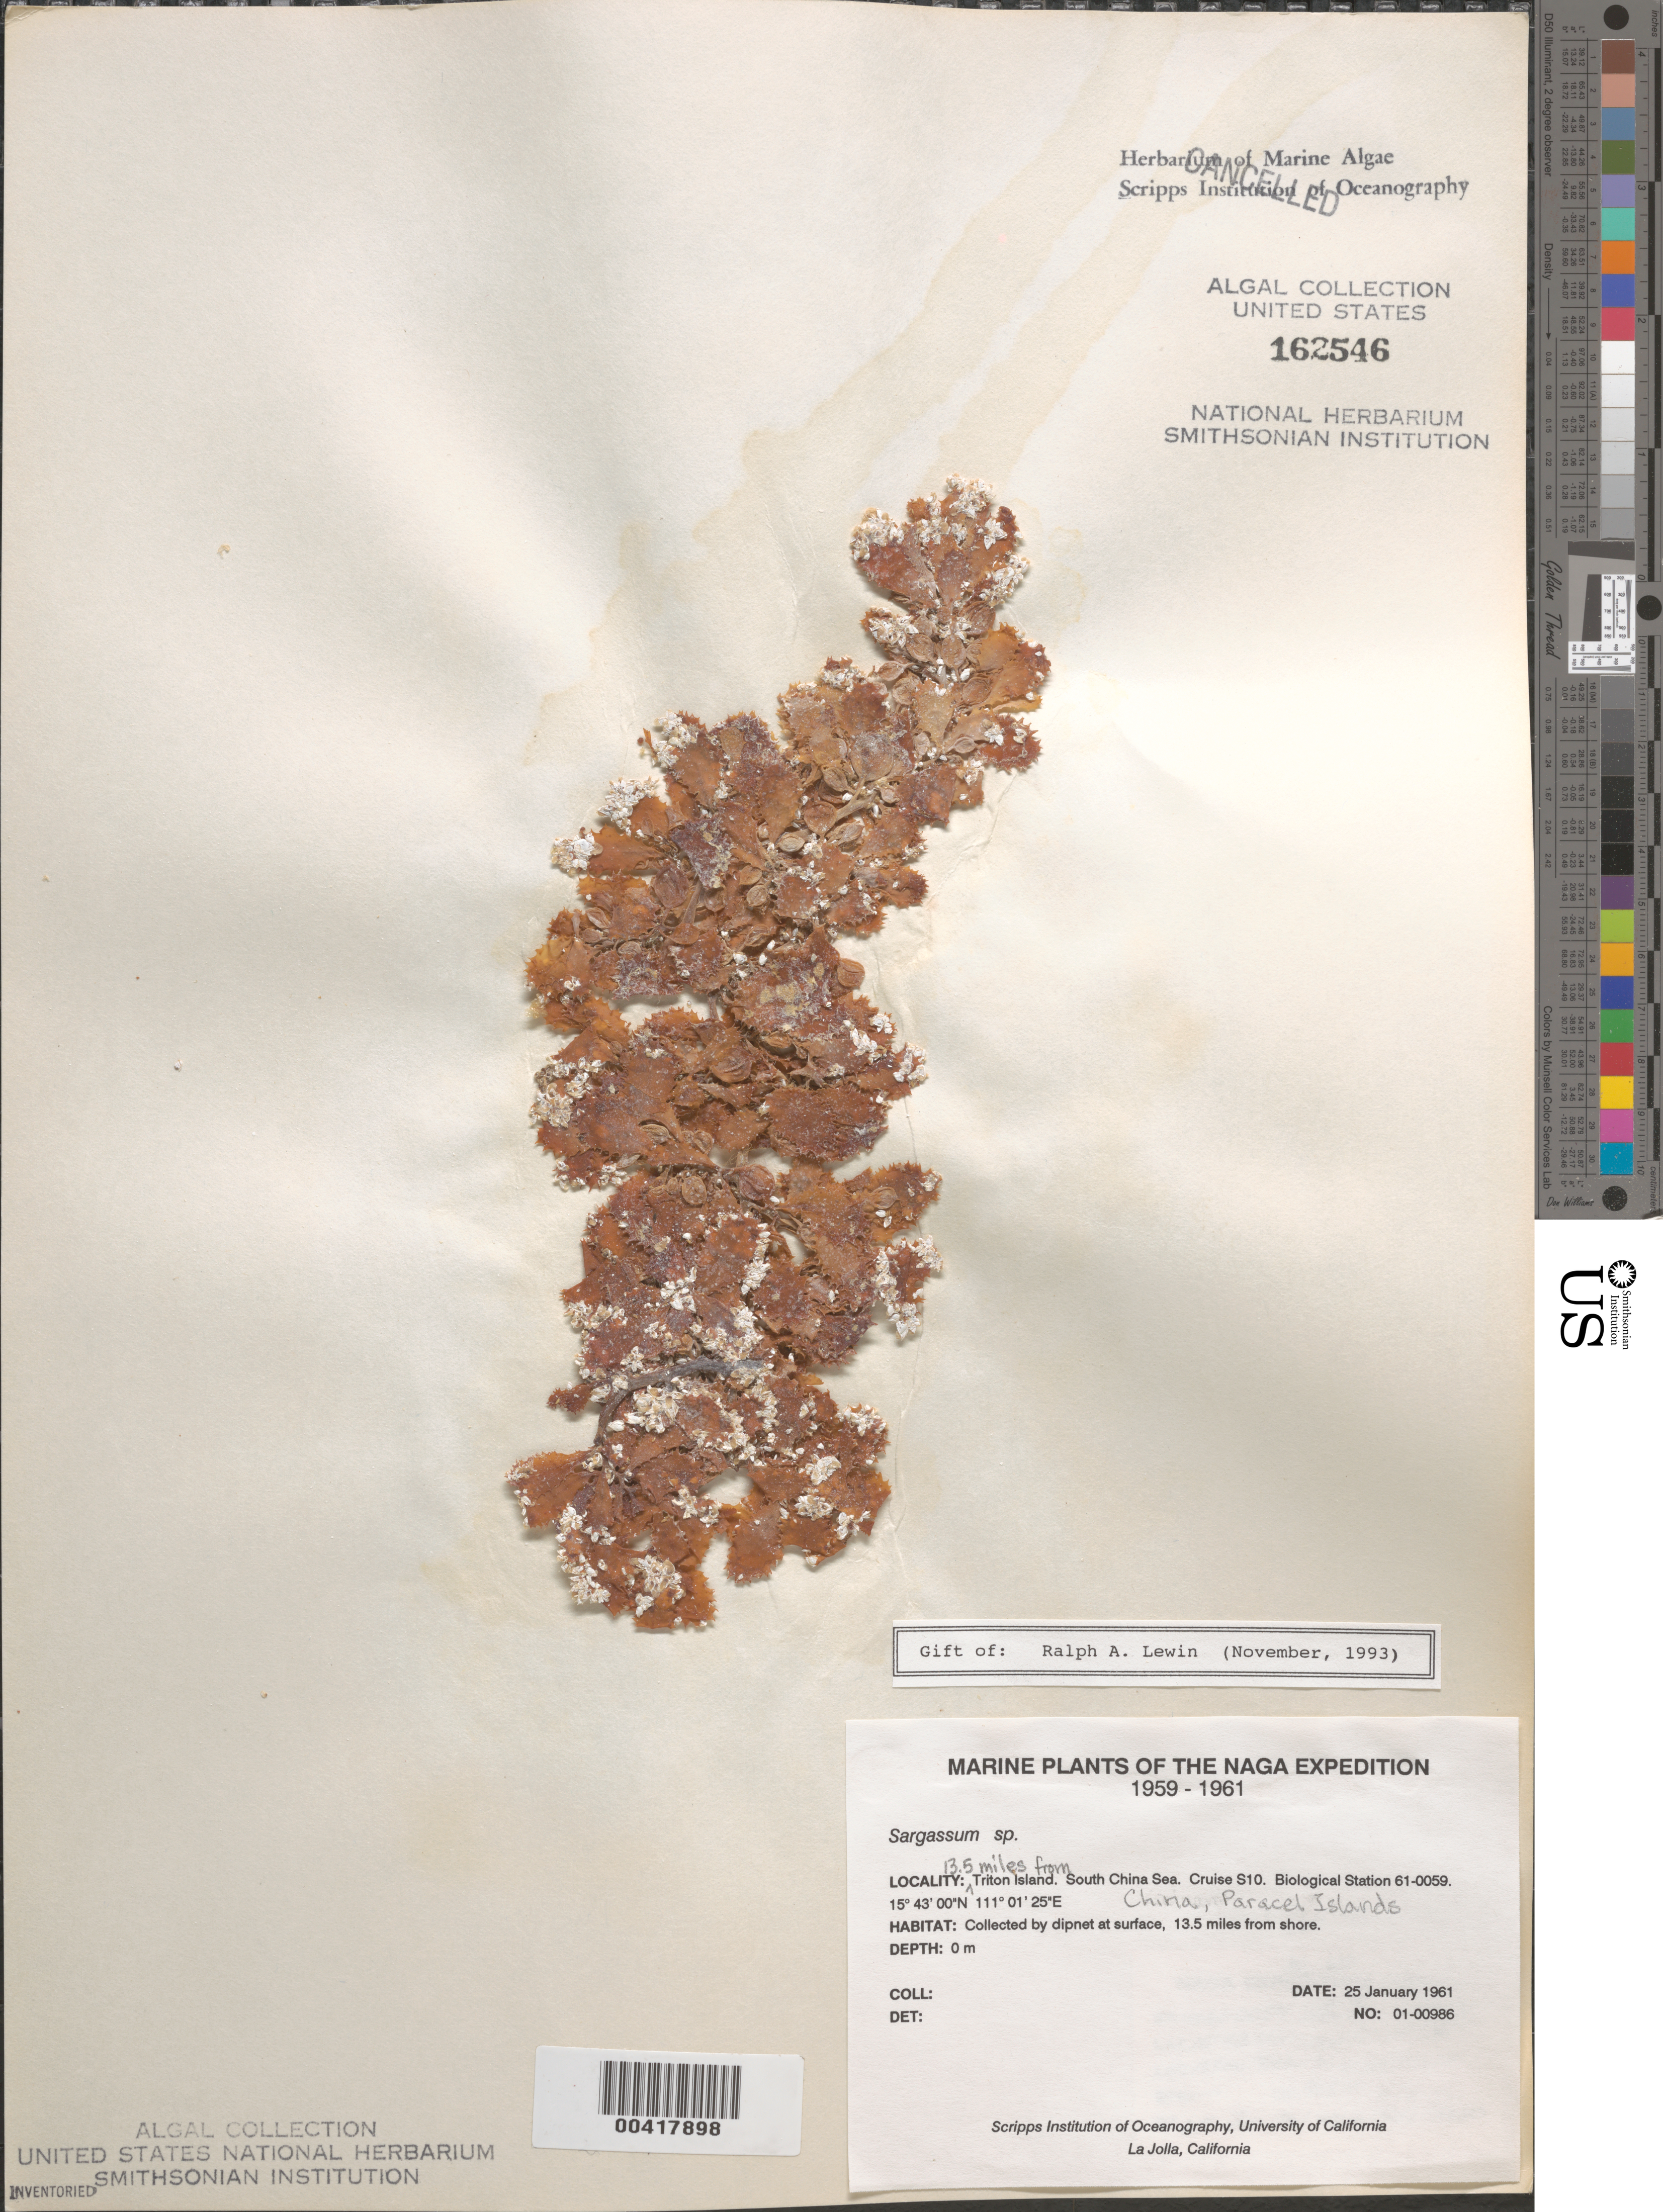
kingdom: Chromista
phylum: Ochrophyta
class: Phaeophyceae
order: Fucales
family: Sargassaceae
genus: Sargassum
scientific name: Sargassum sp.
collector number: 01-00986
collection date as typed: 25 Jan 1961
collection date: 1961-01-25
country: China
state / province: Hainan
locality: South China Sea, 13.5 miles from Triton Island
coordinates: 15 43' 00" N, 111 01' 25" E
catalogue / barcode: US 162546